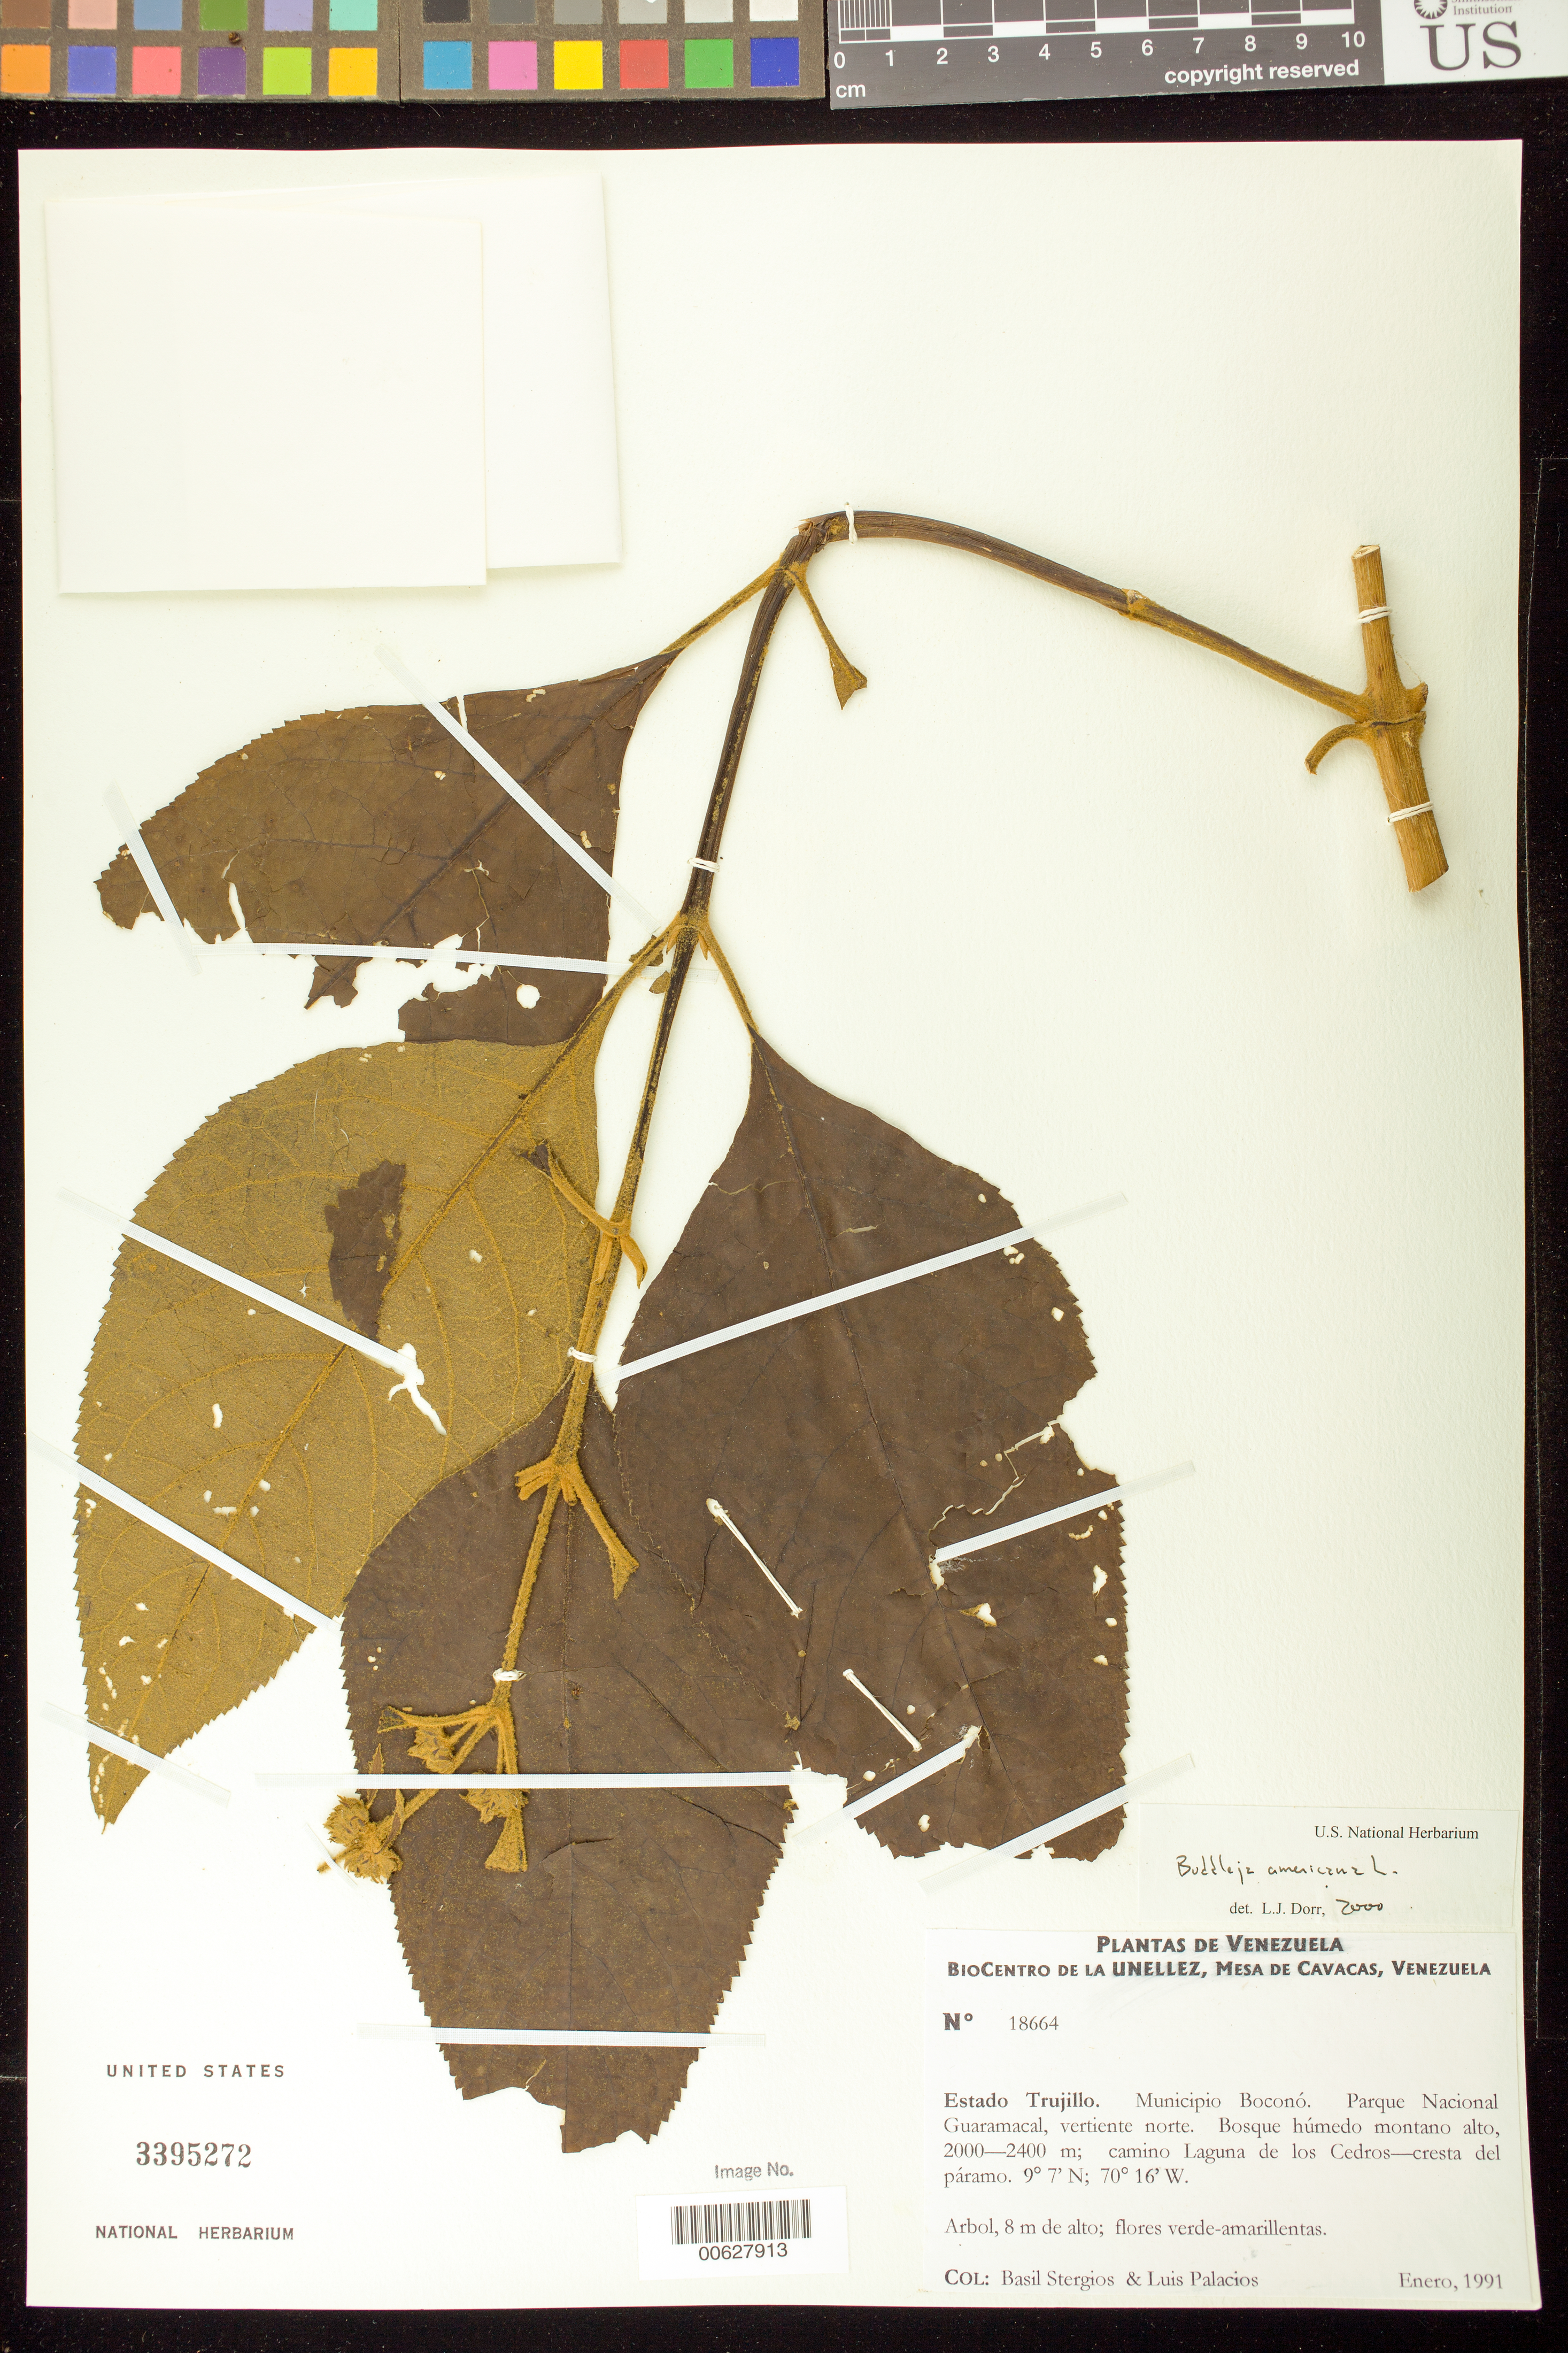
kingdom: Plantae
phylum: Tracheophyta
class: Magnoliopsida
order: Lamiales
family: Scrophulariaceae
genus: Buddleja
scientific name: Buddleja americana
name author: L.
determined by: Dorr, L. J., (BOT), Smithsonian Institution - National Museum of Natural History (UNITED STATES)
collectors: B. G. Stergios & L. Palacios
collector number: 18664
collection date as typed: Jan 1991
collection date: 1991-01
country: Venezuela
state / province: Trujillo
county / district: Boconó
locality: Parque Nacional Guaramacal, vertiente N, camino laguna de los Cedros-cresta del páramo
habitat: Bosque húmedo montano alto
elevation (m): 2000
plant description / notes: PORT, US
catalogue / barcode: US 3395272